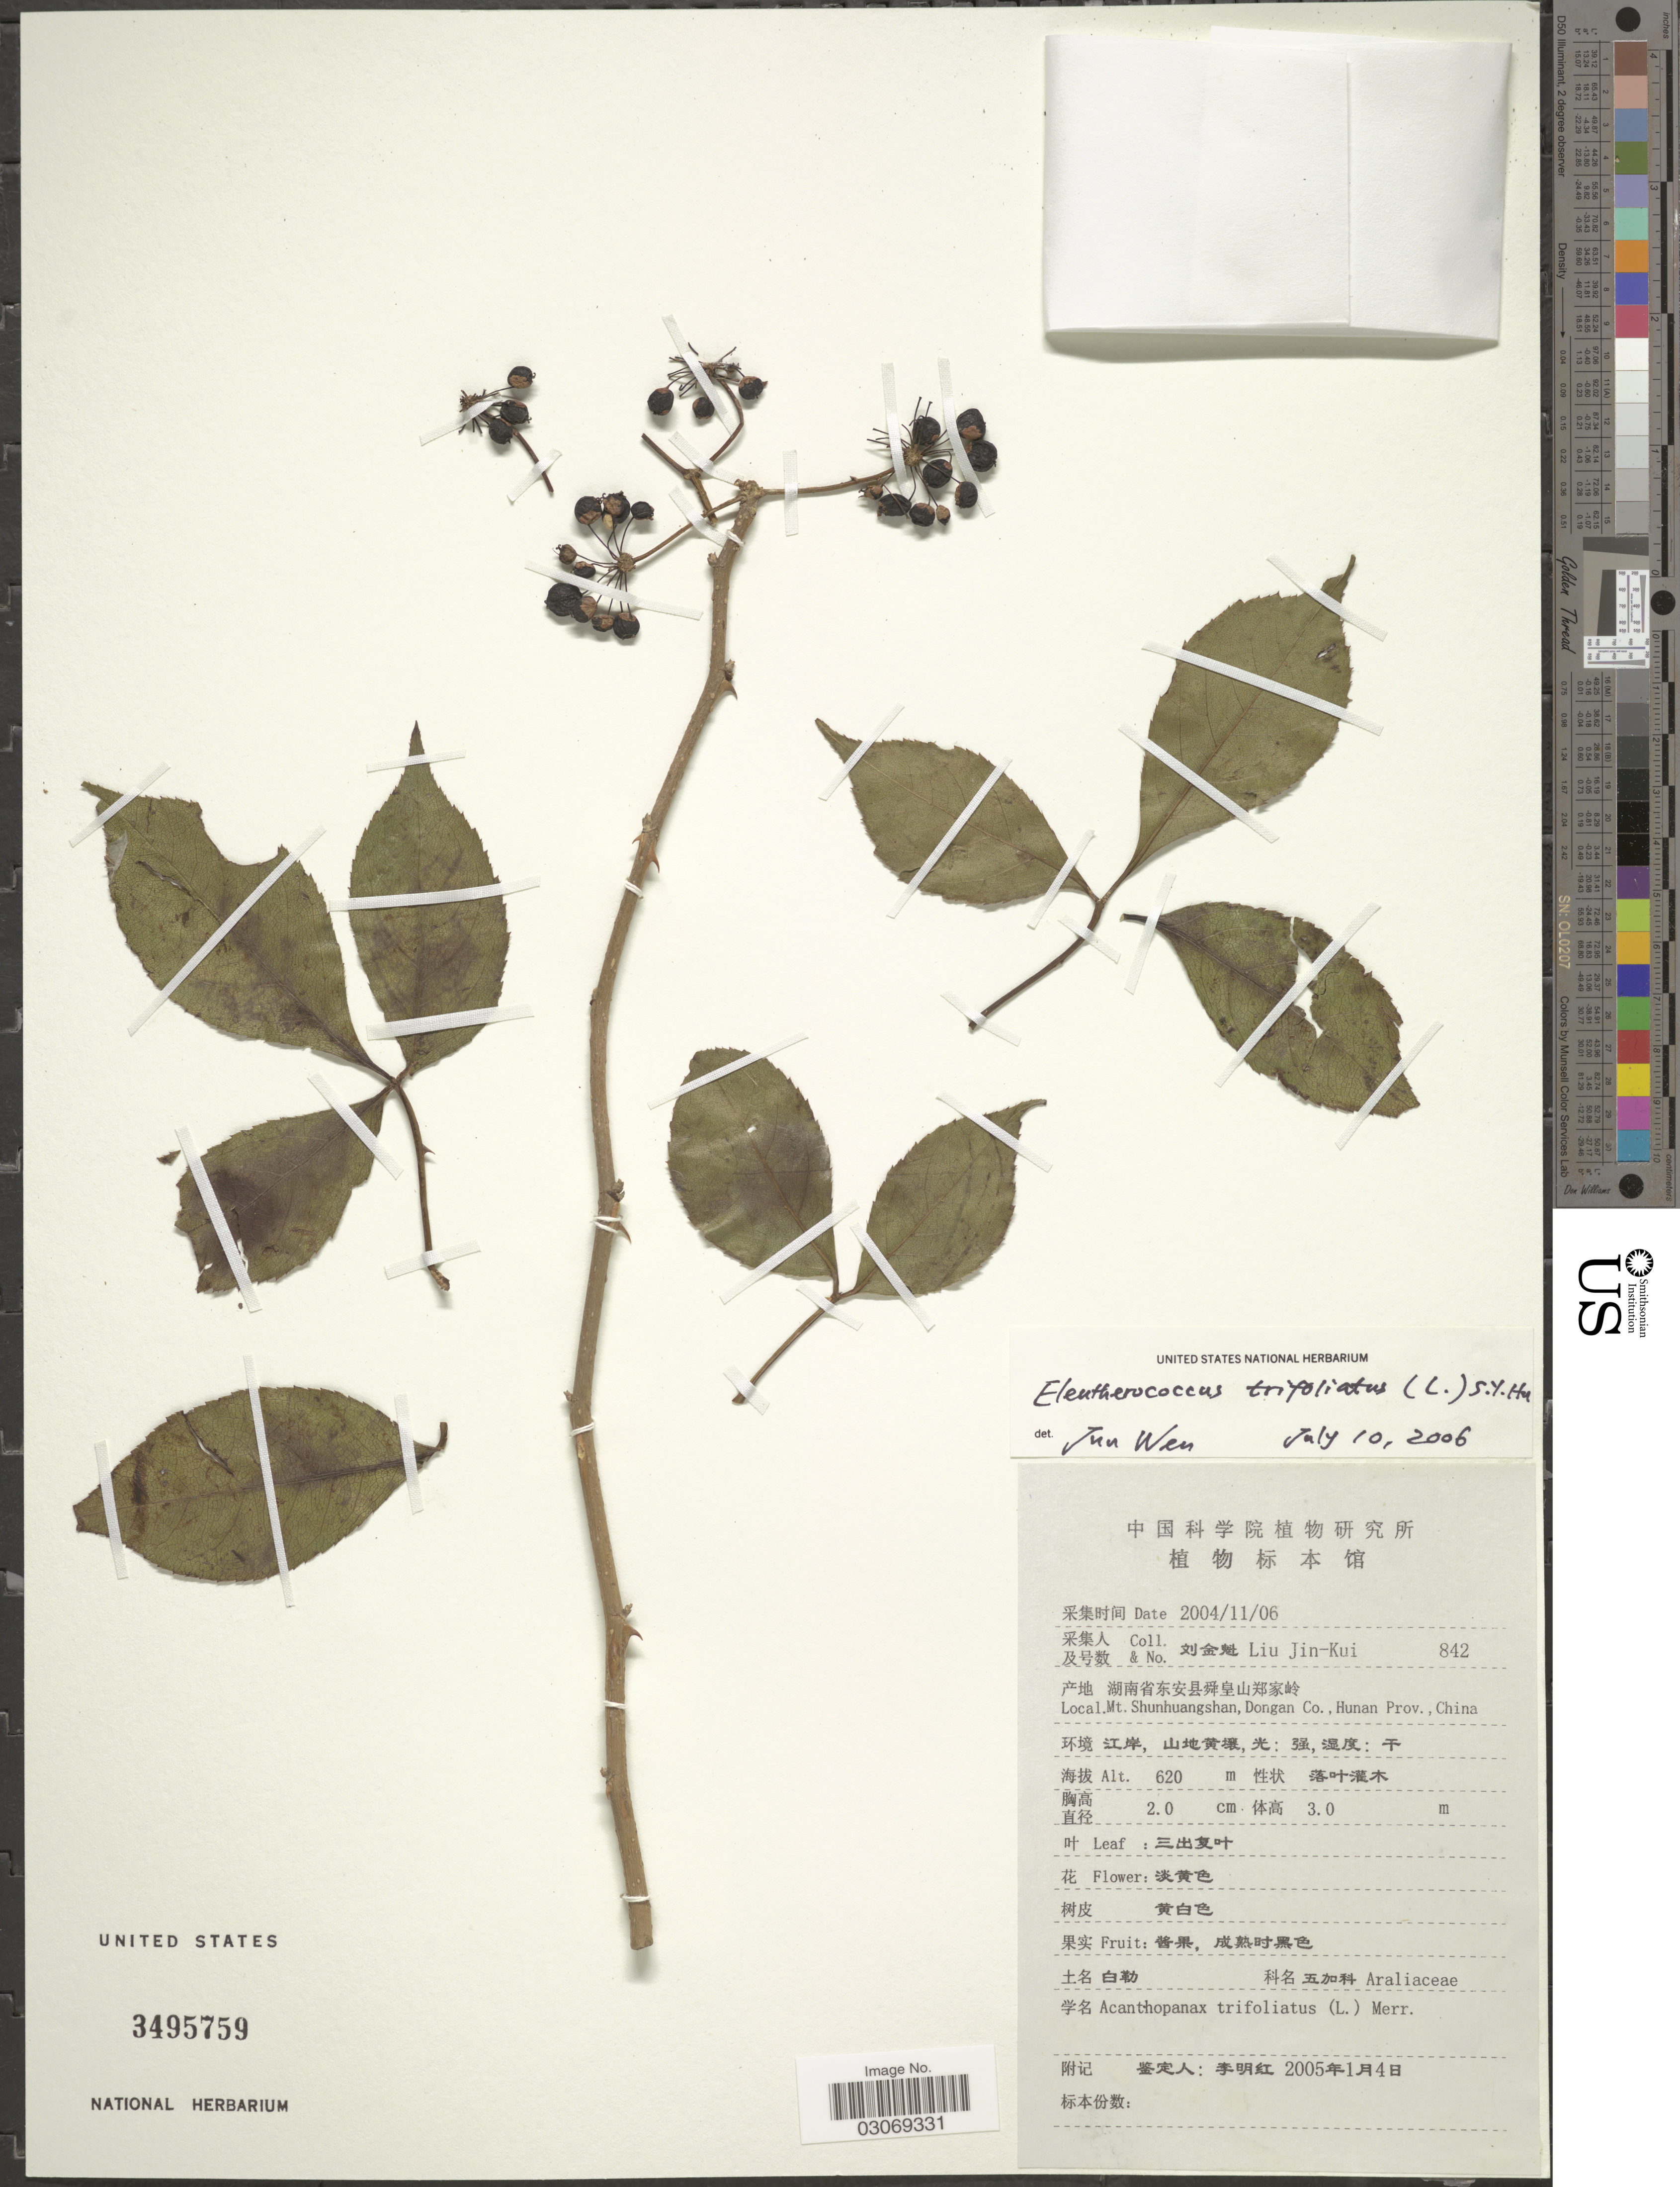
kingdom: Plantae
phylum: Tracheophyta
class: Magnoliopsida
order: Apiales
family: Araliaceae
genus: Eleutherococcus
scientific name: Eleutherococcus trifoliatus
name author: (L.) S.Y. Hu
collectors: Liu Jin-Kui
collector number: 842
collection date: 2004-11-06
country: China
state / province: Hunan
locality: Mt. Shunhuangshan, Dongan Co., Hunan Prov.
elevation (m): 620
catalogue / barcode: US 3495759